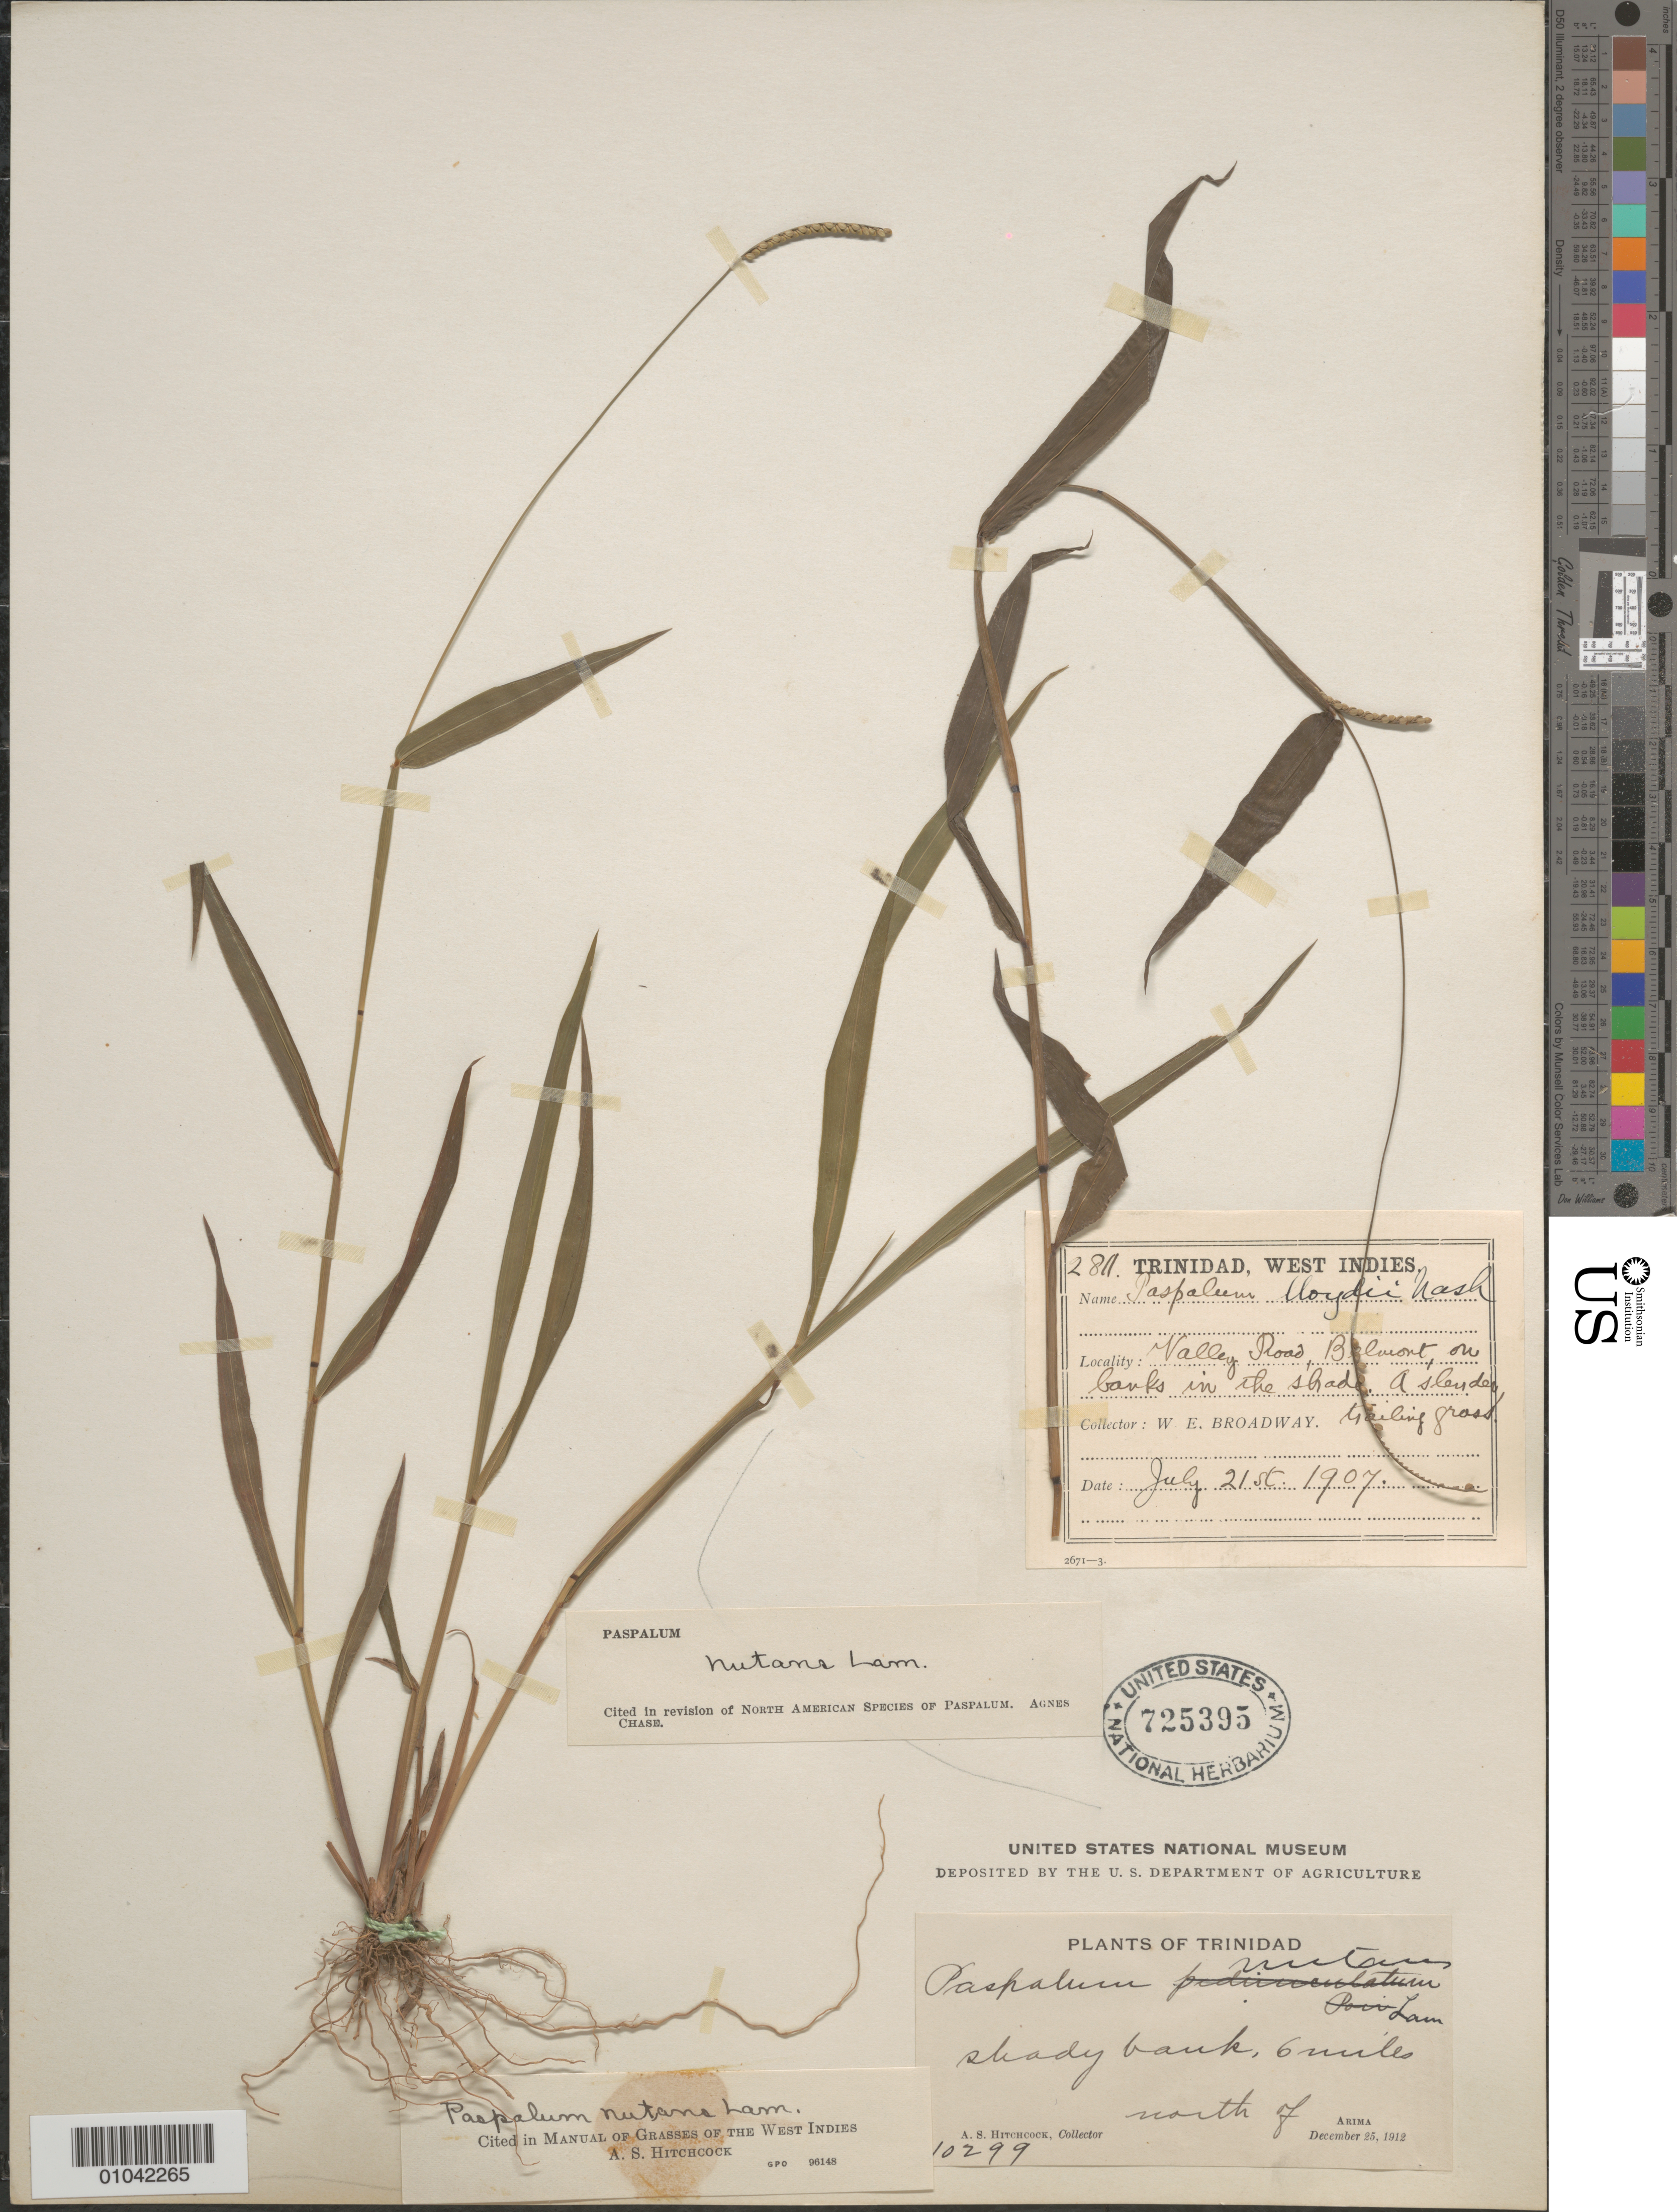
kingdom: Plantae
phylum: Tracheophyta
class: Liliopsida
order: Poales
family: Poaceae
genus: Paspalum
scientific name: Paspalum nutans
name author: Lam.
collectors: A. S. Hitchcock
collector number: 10299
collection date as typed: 25 Dec 1912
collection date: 1912-12-25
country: Trinidad and Tobago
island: Trinidad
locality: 6 miles N or Arima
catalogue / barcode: US 725395